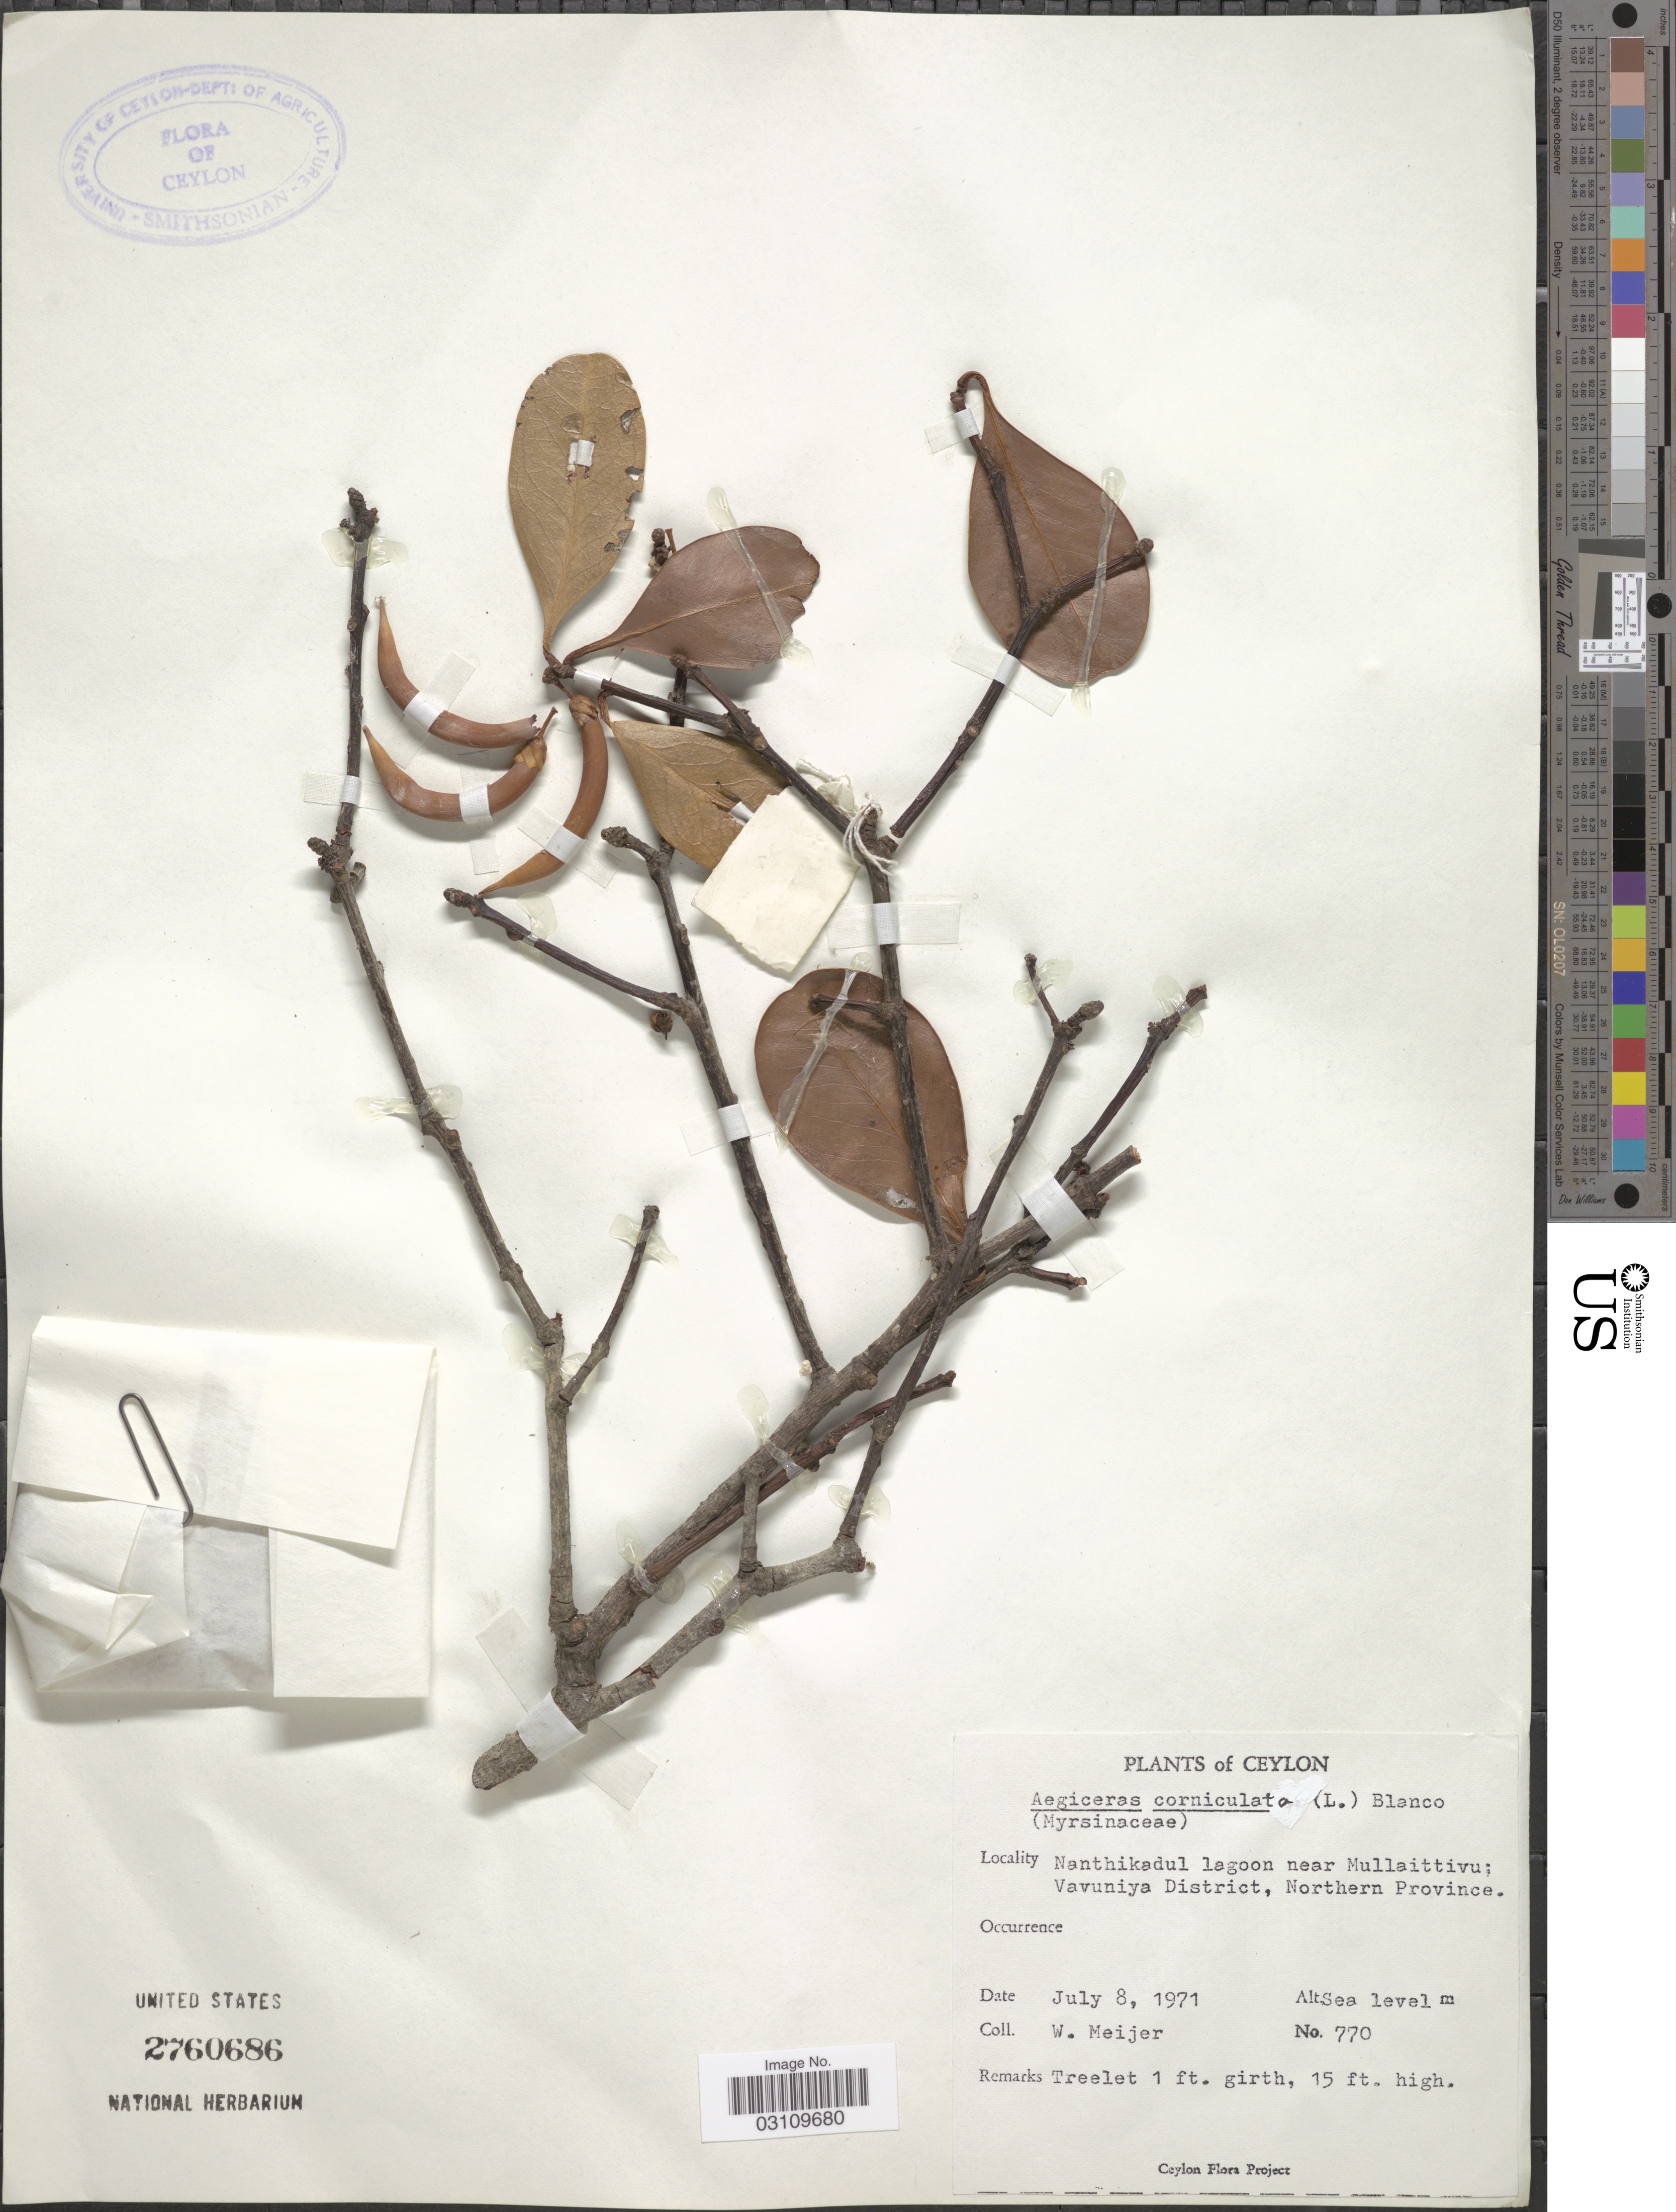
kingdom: Plantae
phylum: Tracheophyta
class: Magnoliopsida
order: Ericales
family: Primulaceae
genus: Aegiceras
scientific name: Aegiceras corniculatum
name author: (L.) Blanco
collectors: W. Meijer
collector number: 770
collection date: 1971-07-08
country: Sri Lanka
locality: Ceylon. Nanthikadul lagoon near Mullaittivu; Vavuniya District, Northern Province.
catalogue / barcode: US 2760686